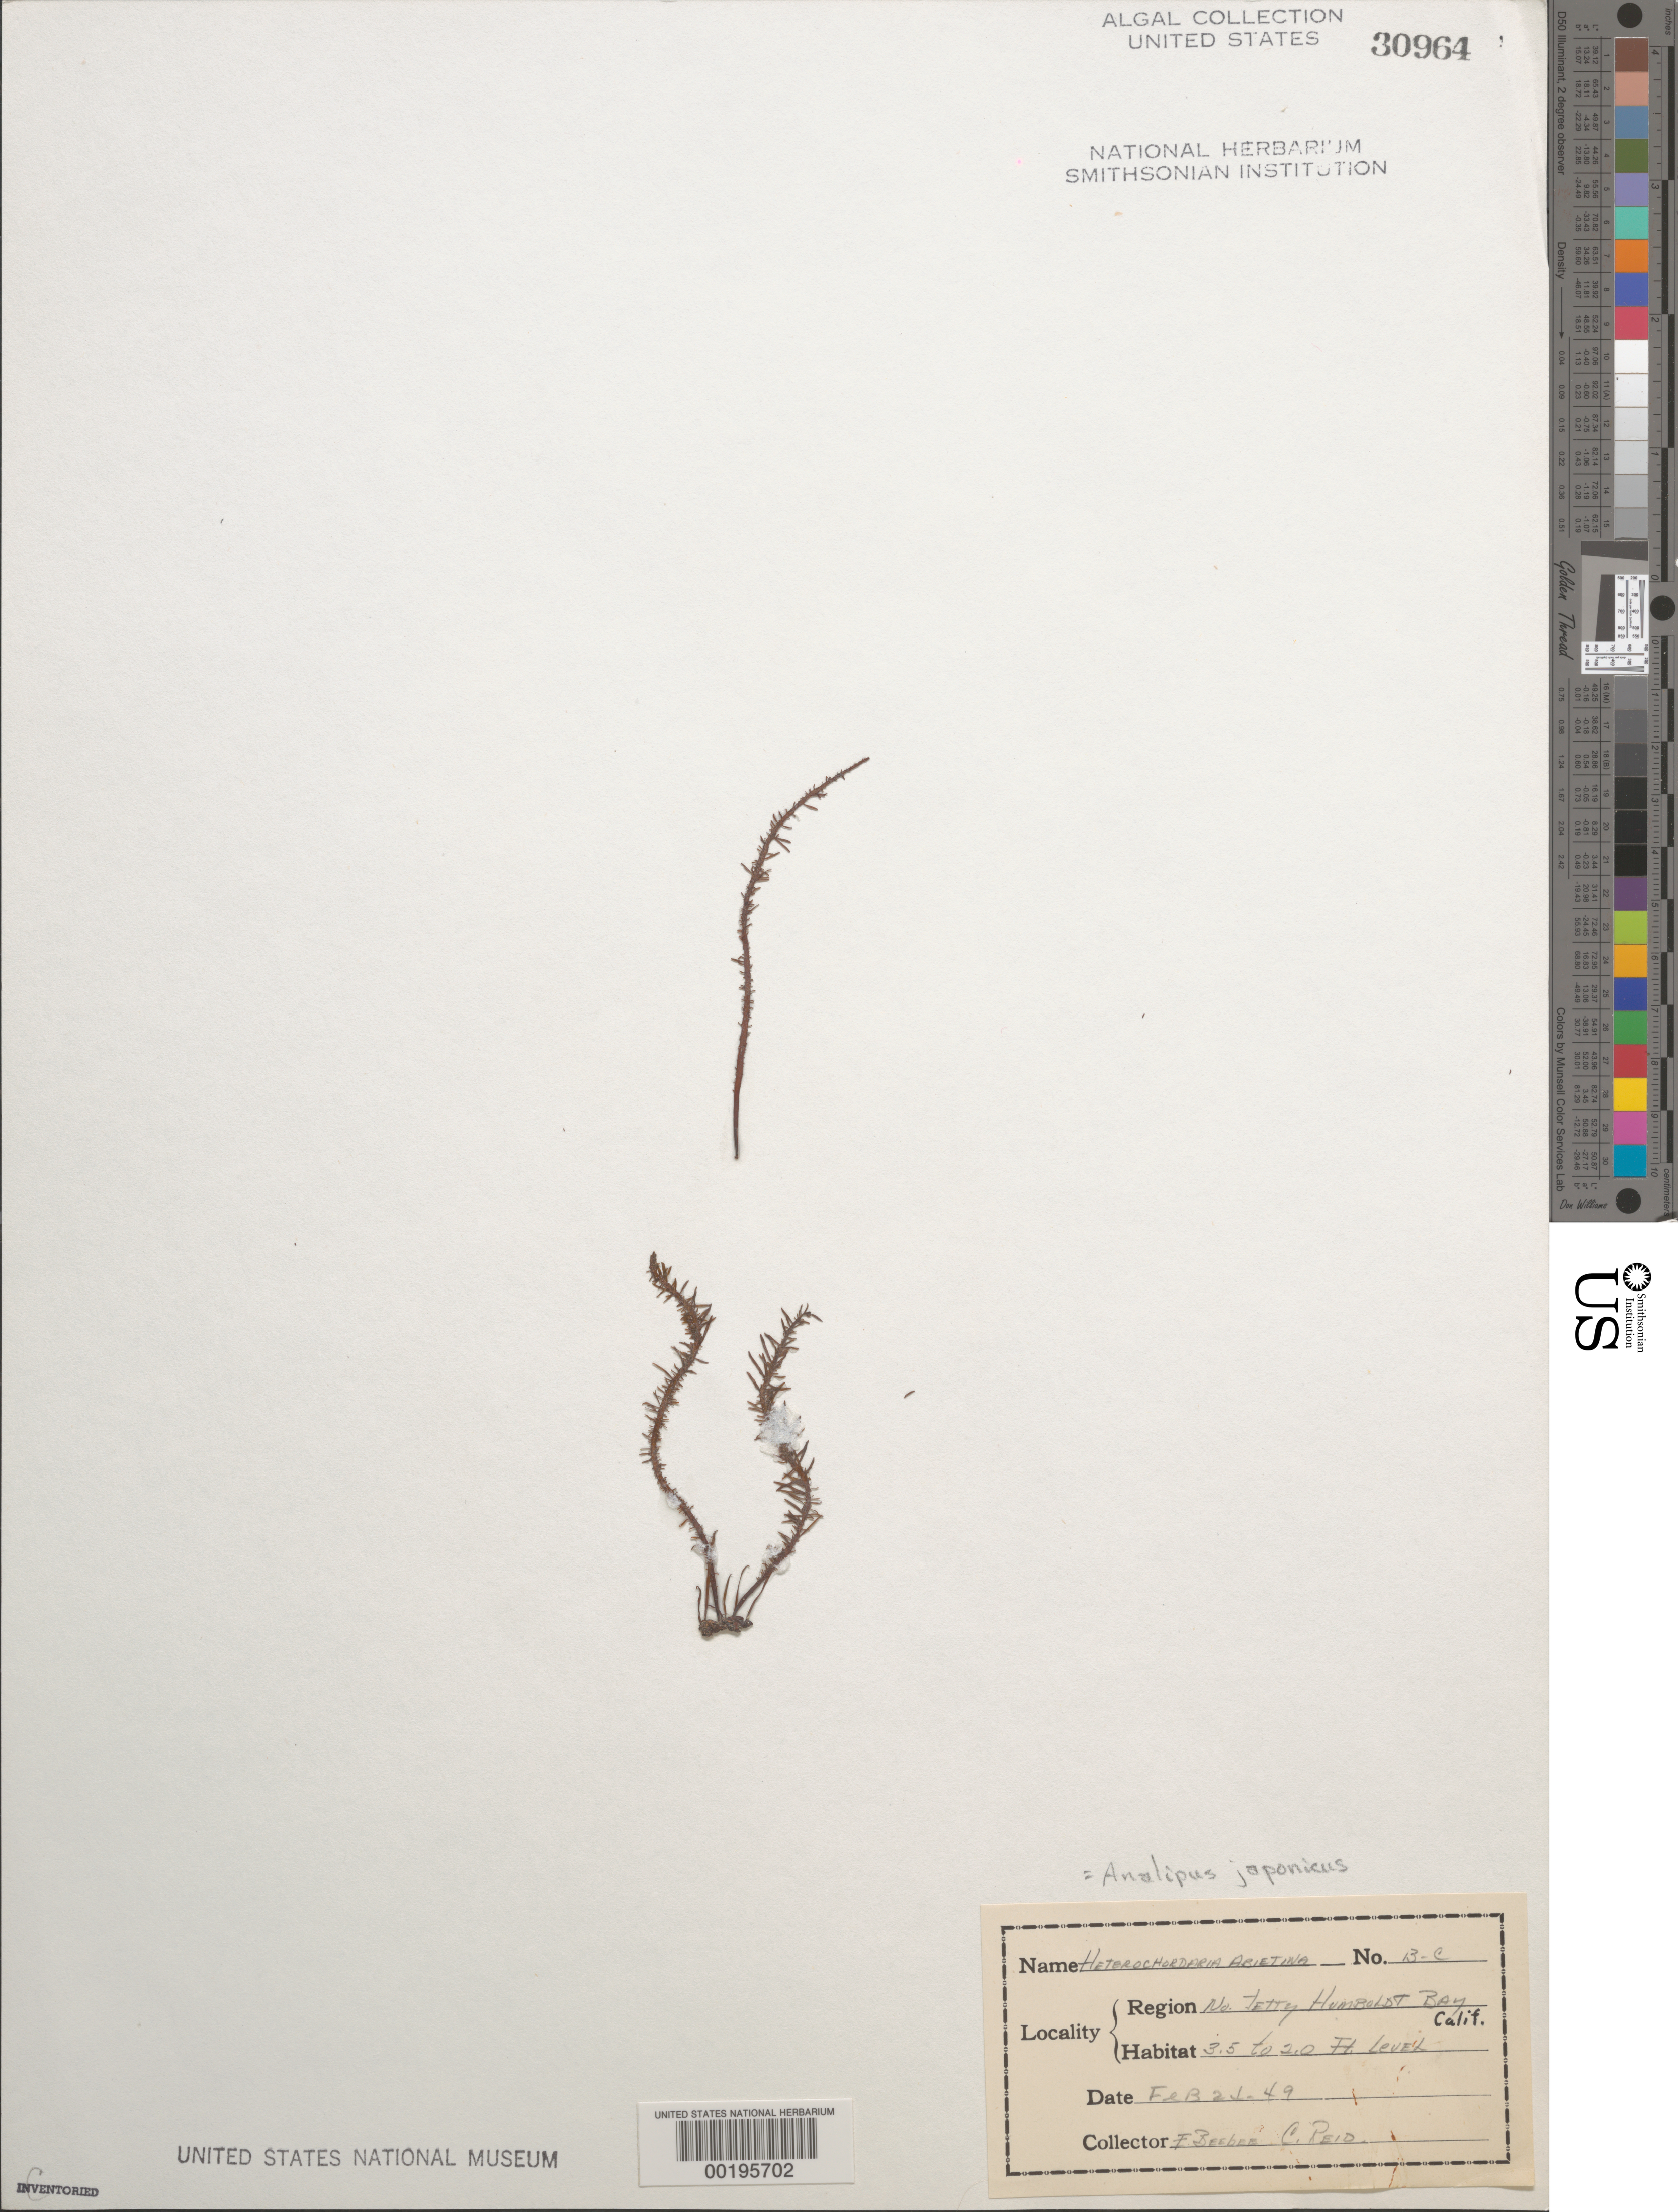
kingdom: Chromista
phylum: Ochrophyta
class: Phaeophyceae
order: Ectocarpales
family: Chordariaceae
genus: Analipus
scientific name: Analipus japonicus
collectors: E. Beebe & C. Reid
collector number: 13-c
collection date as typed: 24 Feb 1949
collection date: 1949-02-24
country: United States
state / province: California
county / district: Humboldt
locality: Humboldt Bay, North Jetty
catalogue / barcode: US 30964